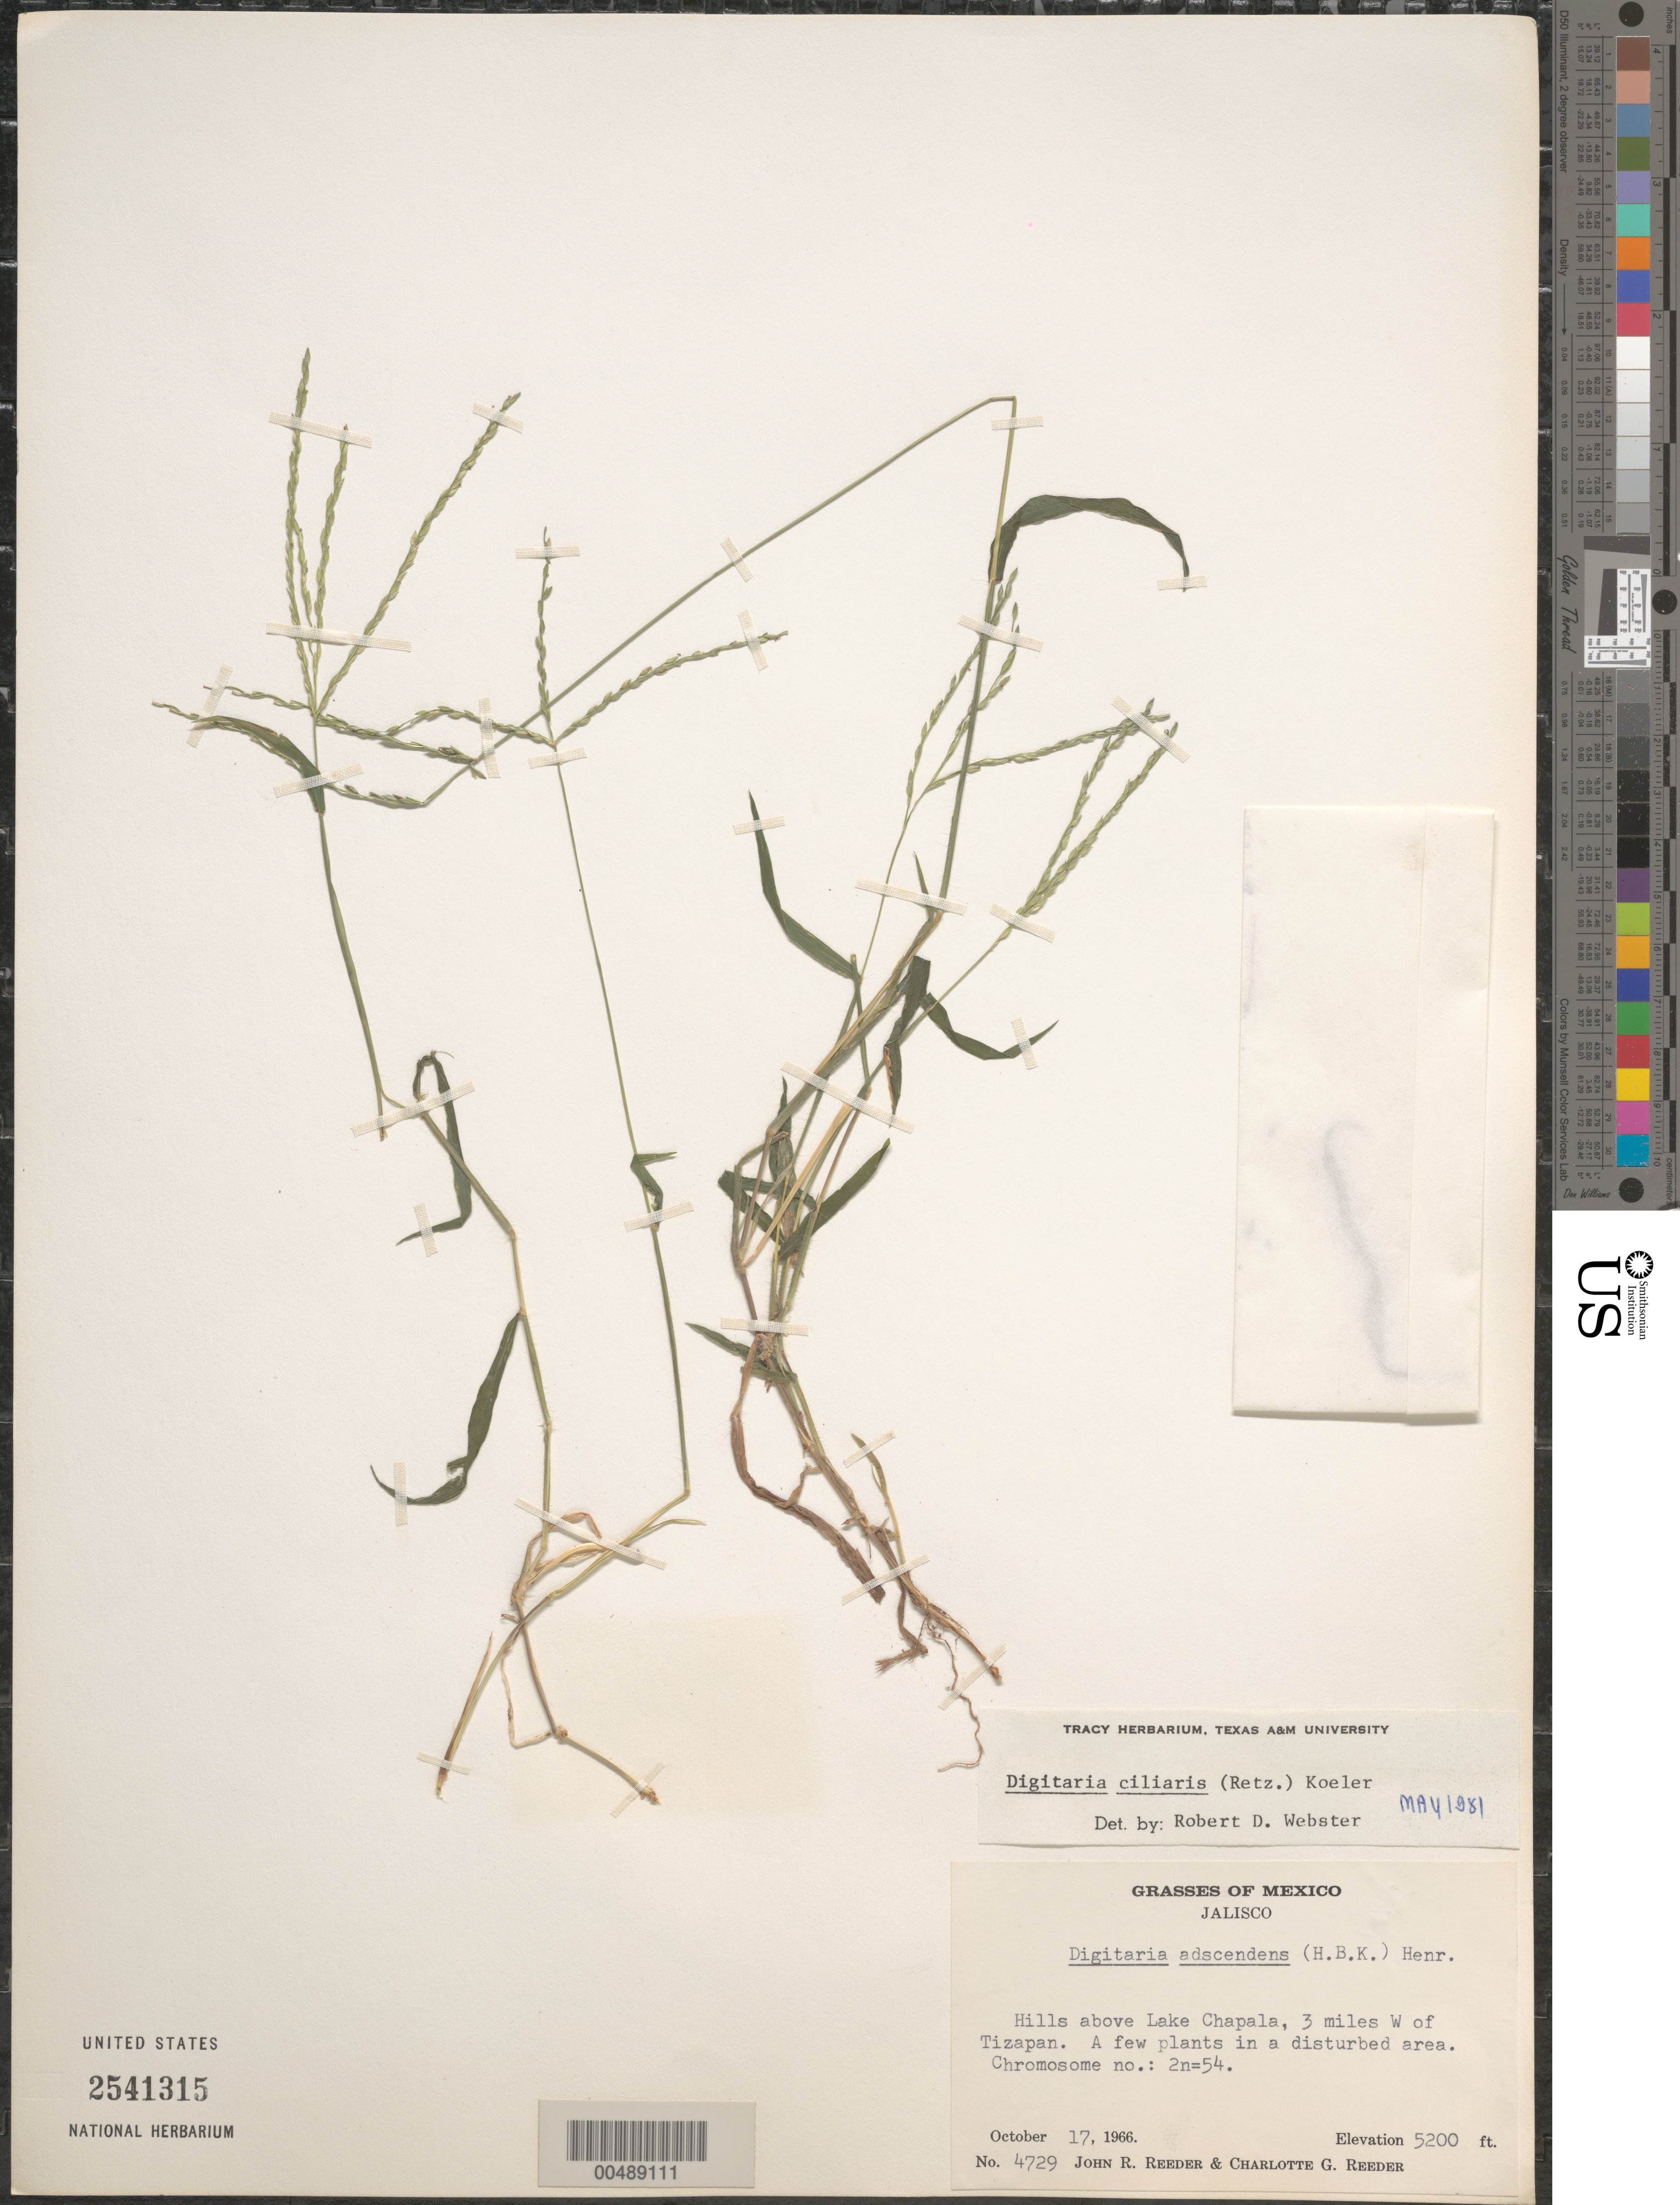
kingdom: Plantae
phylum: Tracheophyta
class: Liliopsida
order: Poales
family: Poaceae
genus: Digitaria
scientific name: Digitaria ciliaris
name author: (Retz.) Koeler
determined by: Webster, Robert D.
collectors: J. R. Reeder & C. G. Reeder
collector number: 4729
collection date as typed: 17 Oct 1966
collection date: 1966-10-17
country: Mexico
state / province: Jalisco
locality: Above Lake Chapala, 3 mi W of Tizapan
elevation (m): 1585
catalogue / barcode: US 2541315